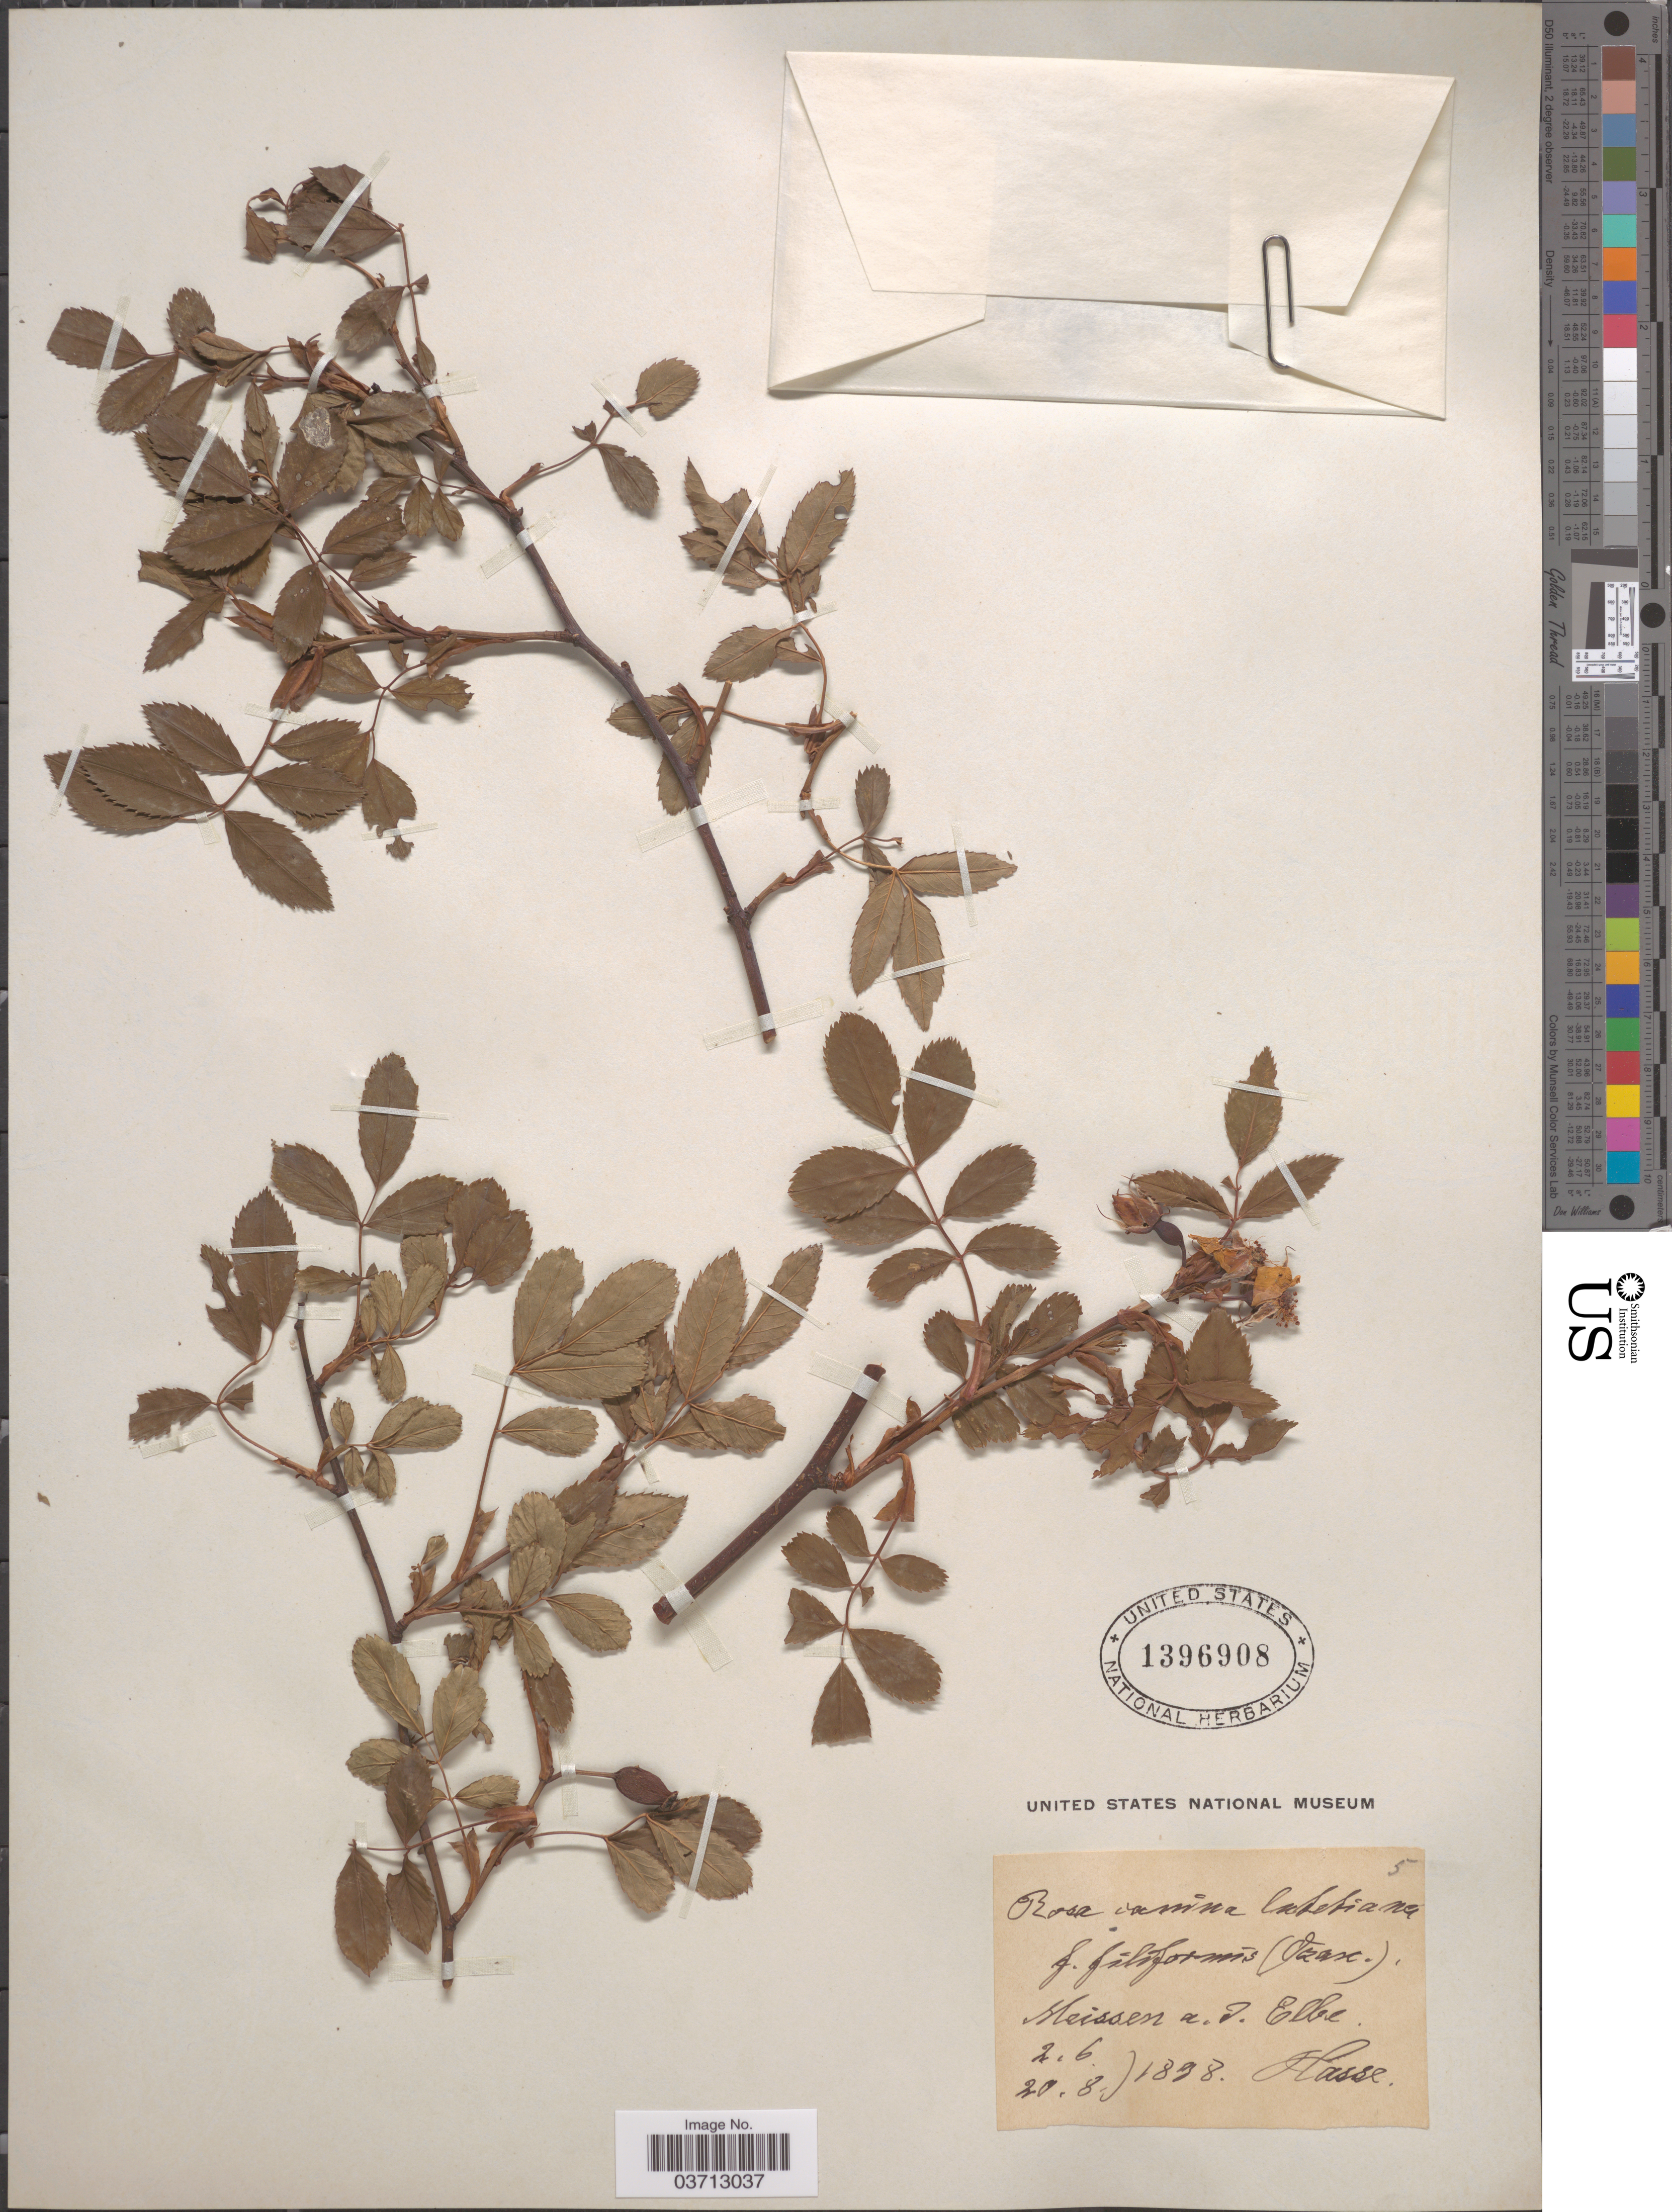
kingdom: Plantae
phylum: Tracheophyta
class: Magnoliopsida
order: Rosales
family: Rosaceae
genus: Rosa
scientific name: Rosa canina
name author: L.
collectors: -. Hasse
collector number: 5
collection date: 1838-06-02/1838-08-20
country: Germany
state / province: Hesse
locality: Heissen a.d. Elbe.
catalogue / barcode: US 1396908